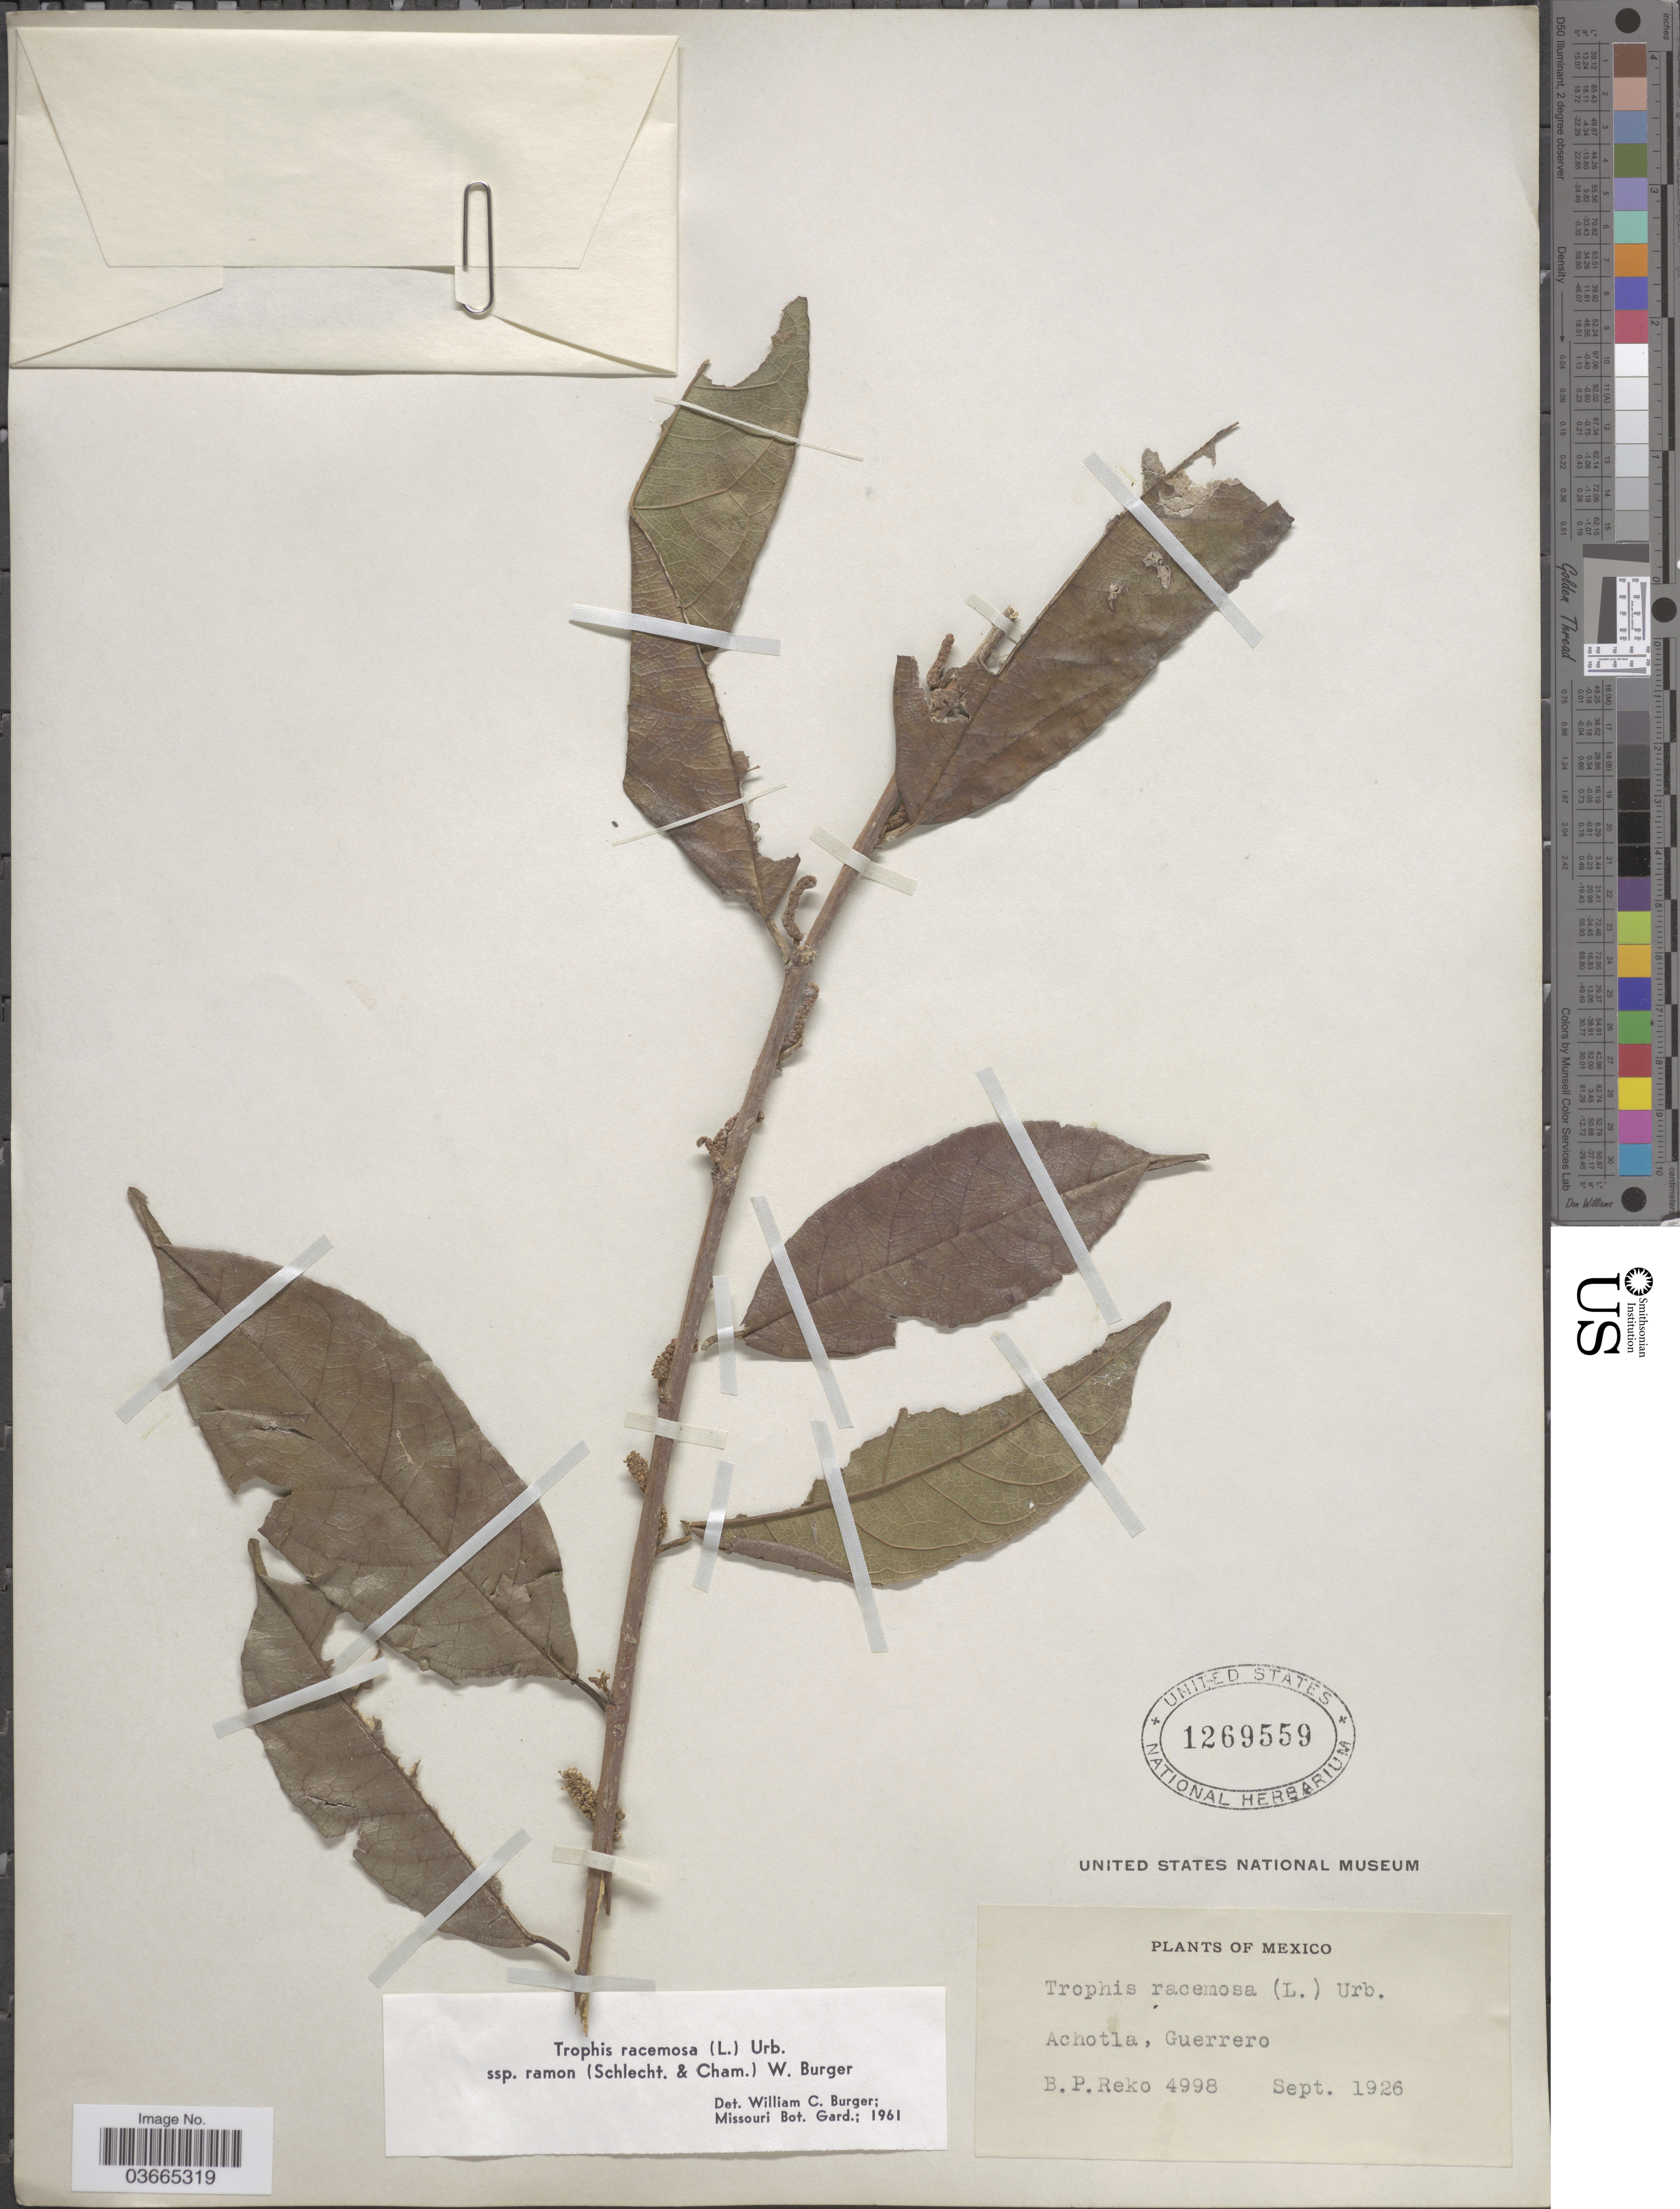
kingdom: Plantae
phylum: Tracheophyta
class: Magnoliopsida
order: Rosales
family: Moraceae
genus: Trophis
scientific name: Trophis racemosa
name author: (L.) Urb.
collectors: B. P. Reko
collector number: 4998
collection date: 1926-09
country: Mexico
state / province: Guerrero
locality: Achotla.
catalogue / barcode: US 1269559